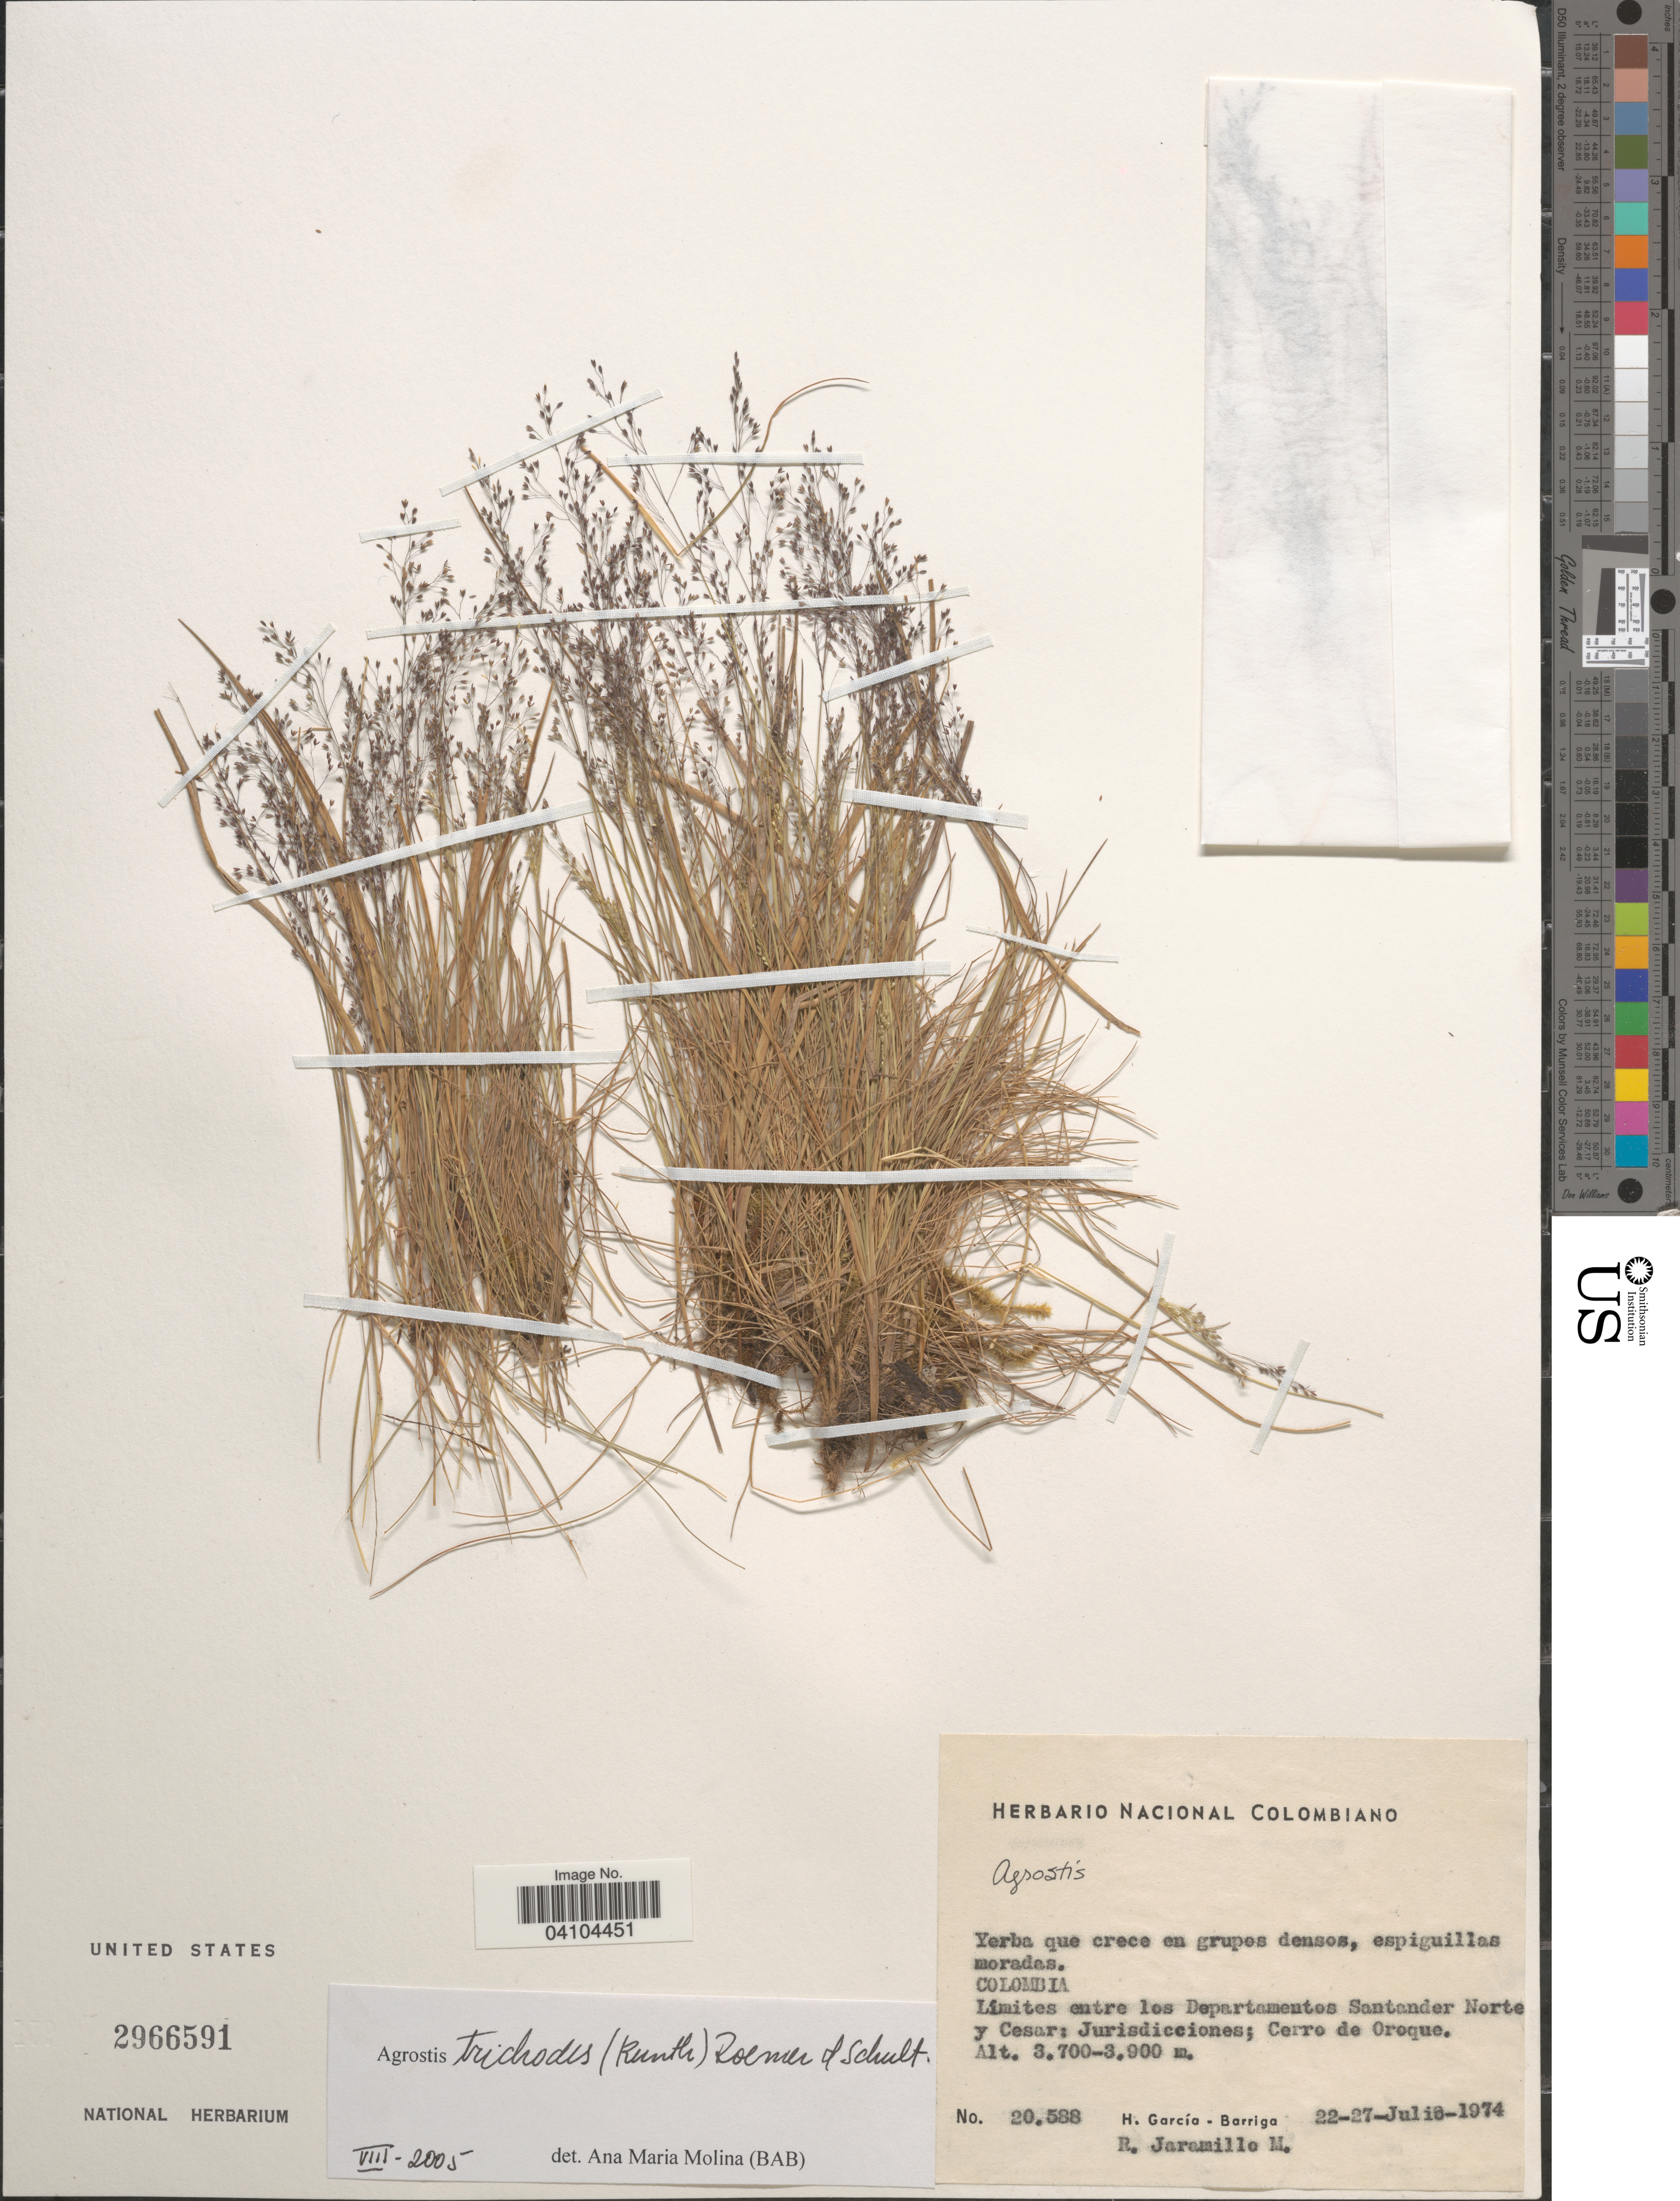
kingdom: Plantae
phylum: Tracheophyta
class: Liliopsida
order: Poales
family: Poaceae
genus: Agrostis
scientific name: Agrostis trichodes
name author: (Kunth) Roem. & Schult.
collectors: H. García Barriga & R. Jaramillo M.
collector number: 20588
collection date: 1974-07-22/1974-07-27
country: Colombia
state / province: Norte de Santander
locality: Límites entre los Departamentos Santander Norte y Cesar: Jurisdicciones; Cerro de Oroque.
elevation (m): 3700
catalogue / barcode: US 2966591